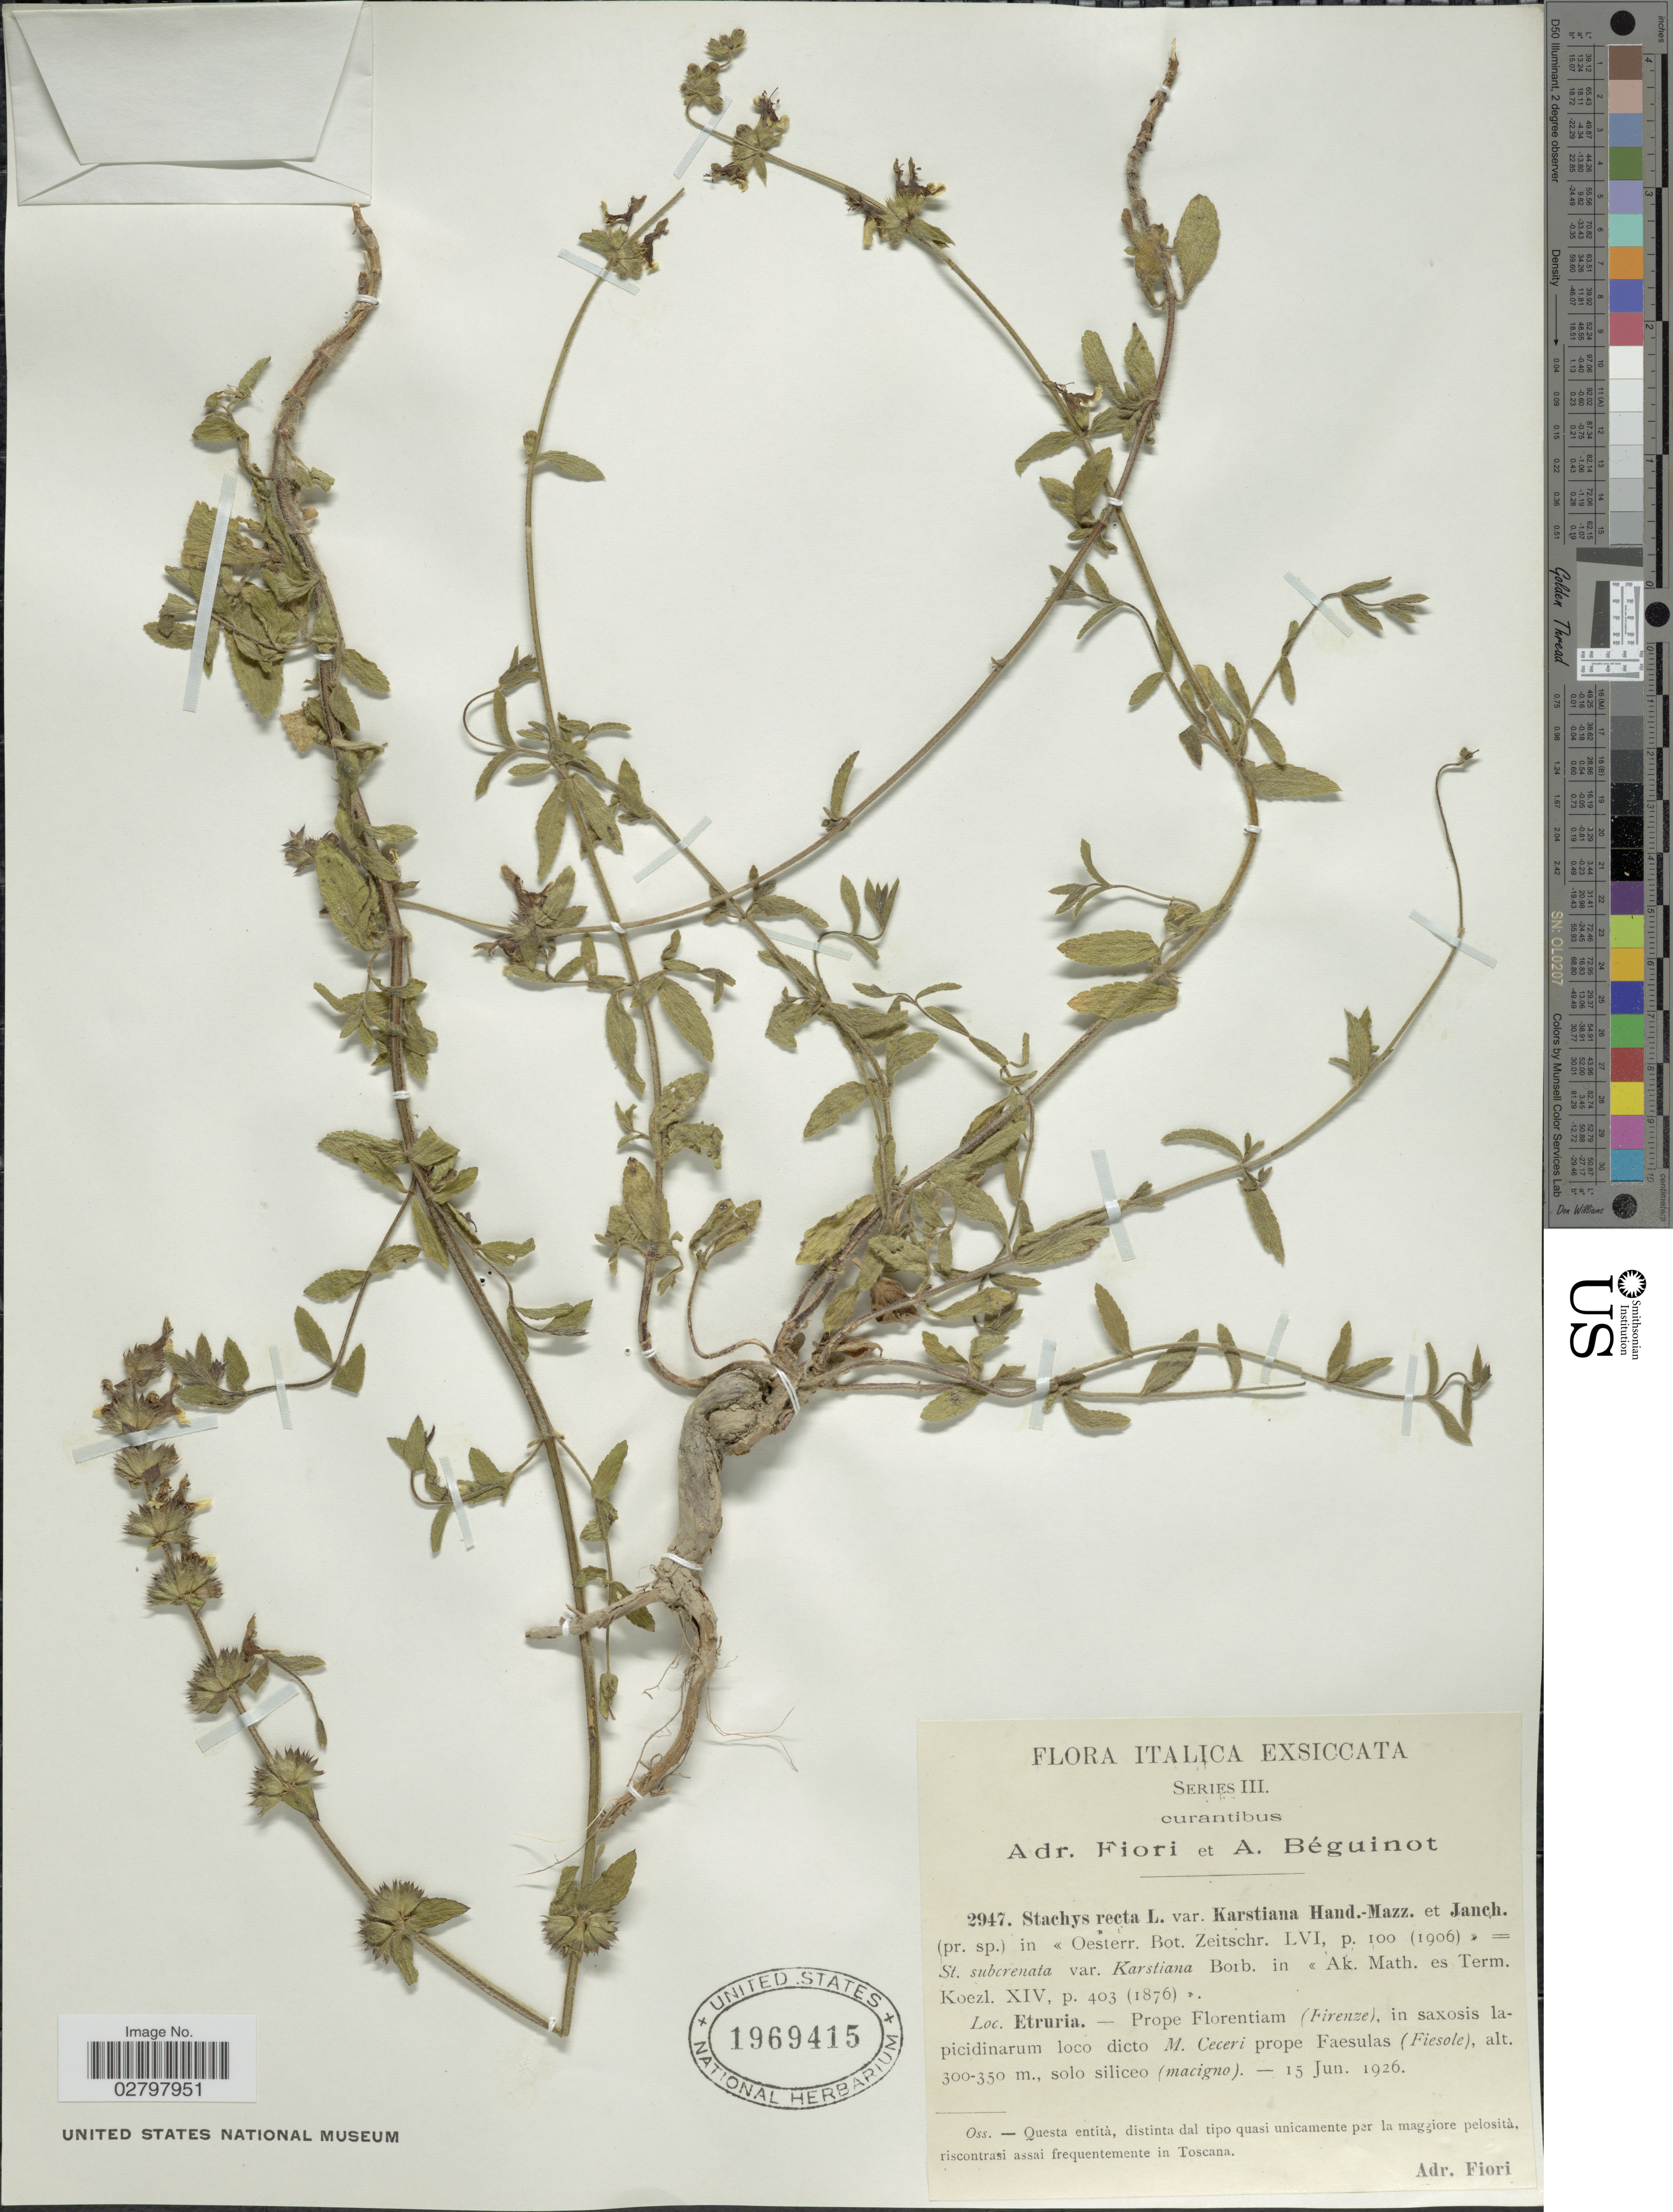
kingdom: Plantae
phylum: Tracheophyta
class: Magnoliopsida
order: Lamiales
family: Lamiaceae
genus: Stachys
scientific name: Stachys recta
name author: L.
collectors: A. Fiori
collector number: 2947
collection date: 1926-06-15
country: Italy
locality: Etruria. - Prope Florentiam (Firenze), in saxosis lapicidinarum loco dicto M. Ceceri prope Faesulas (Fiesole).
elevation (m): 300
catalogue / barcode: US 1969415